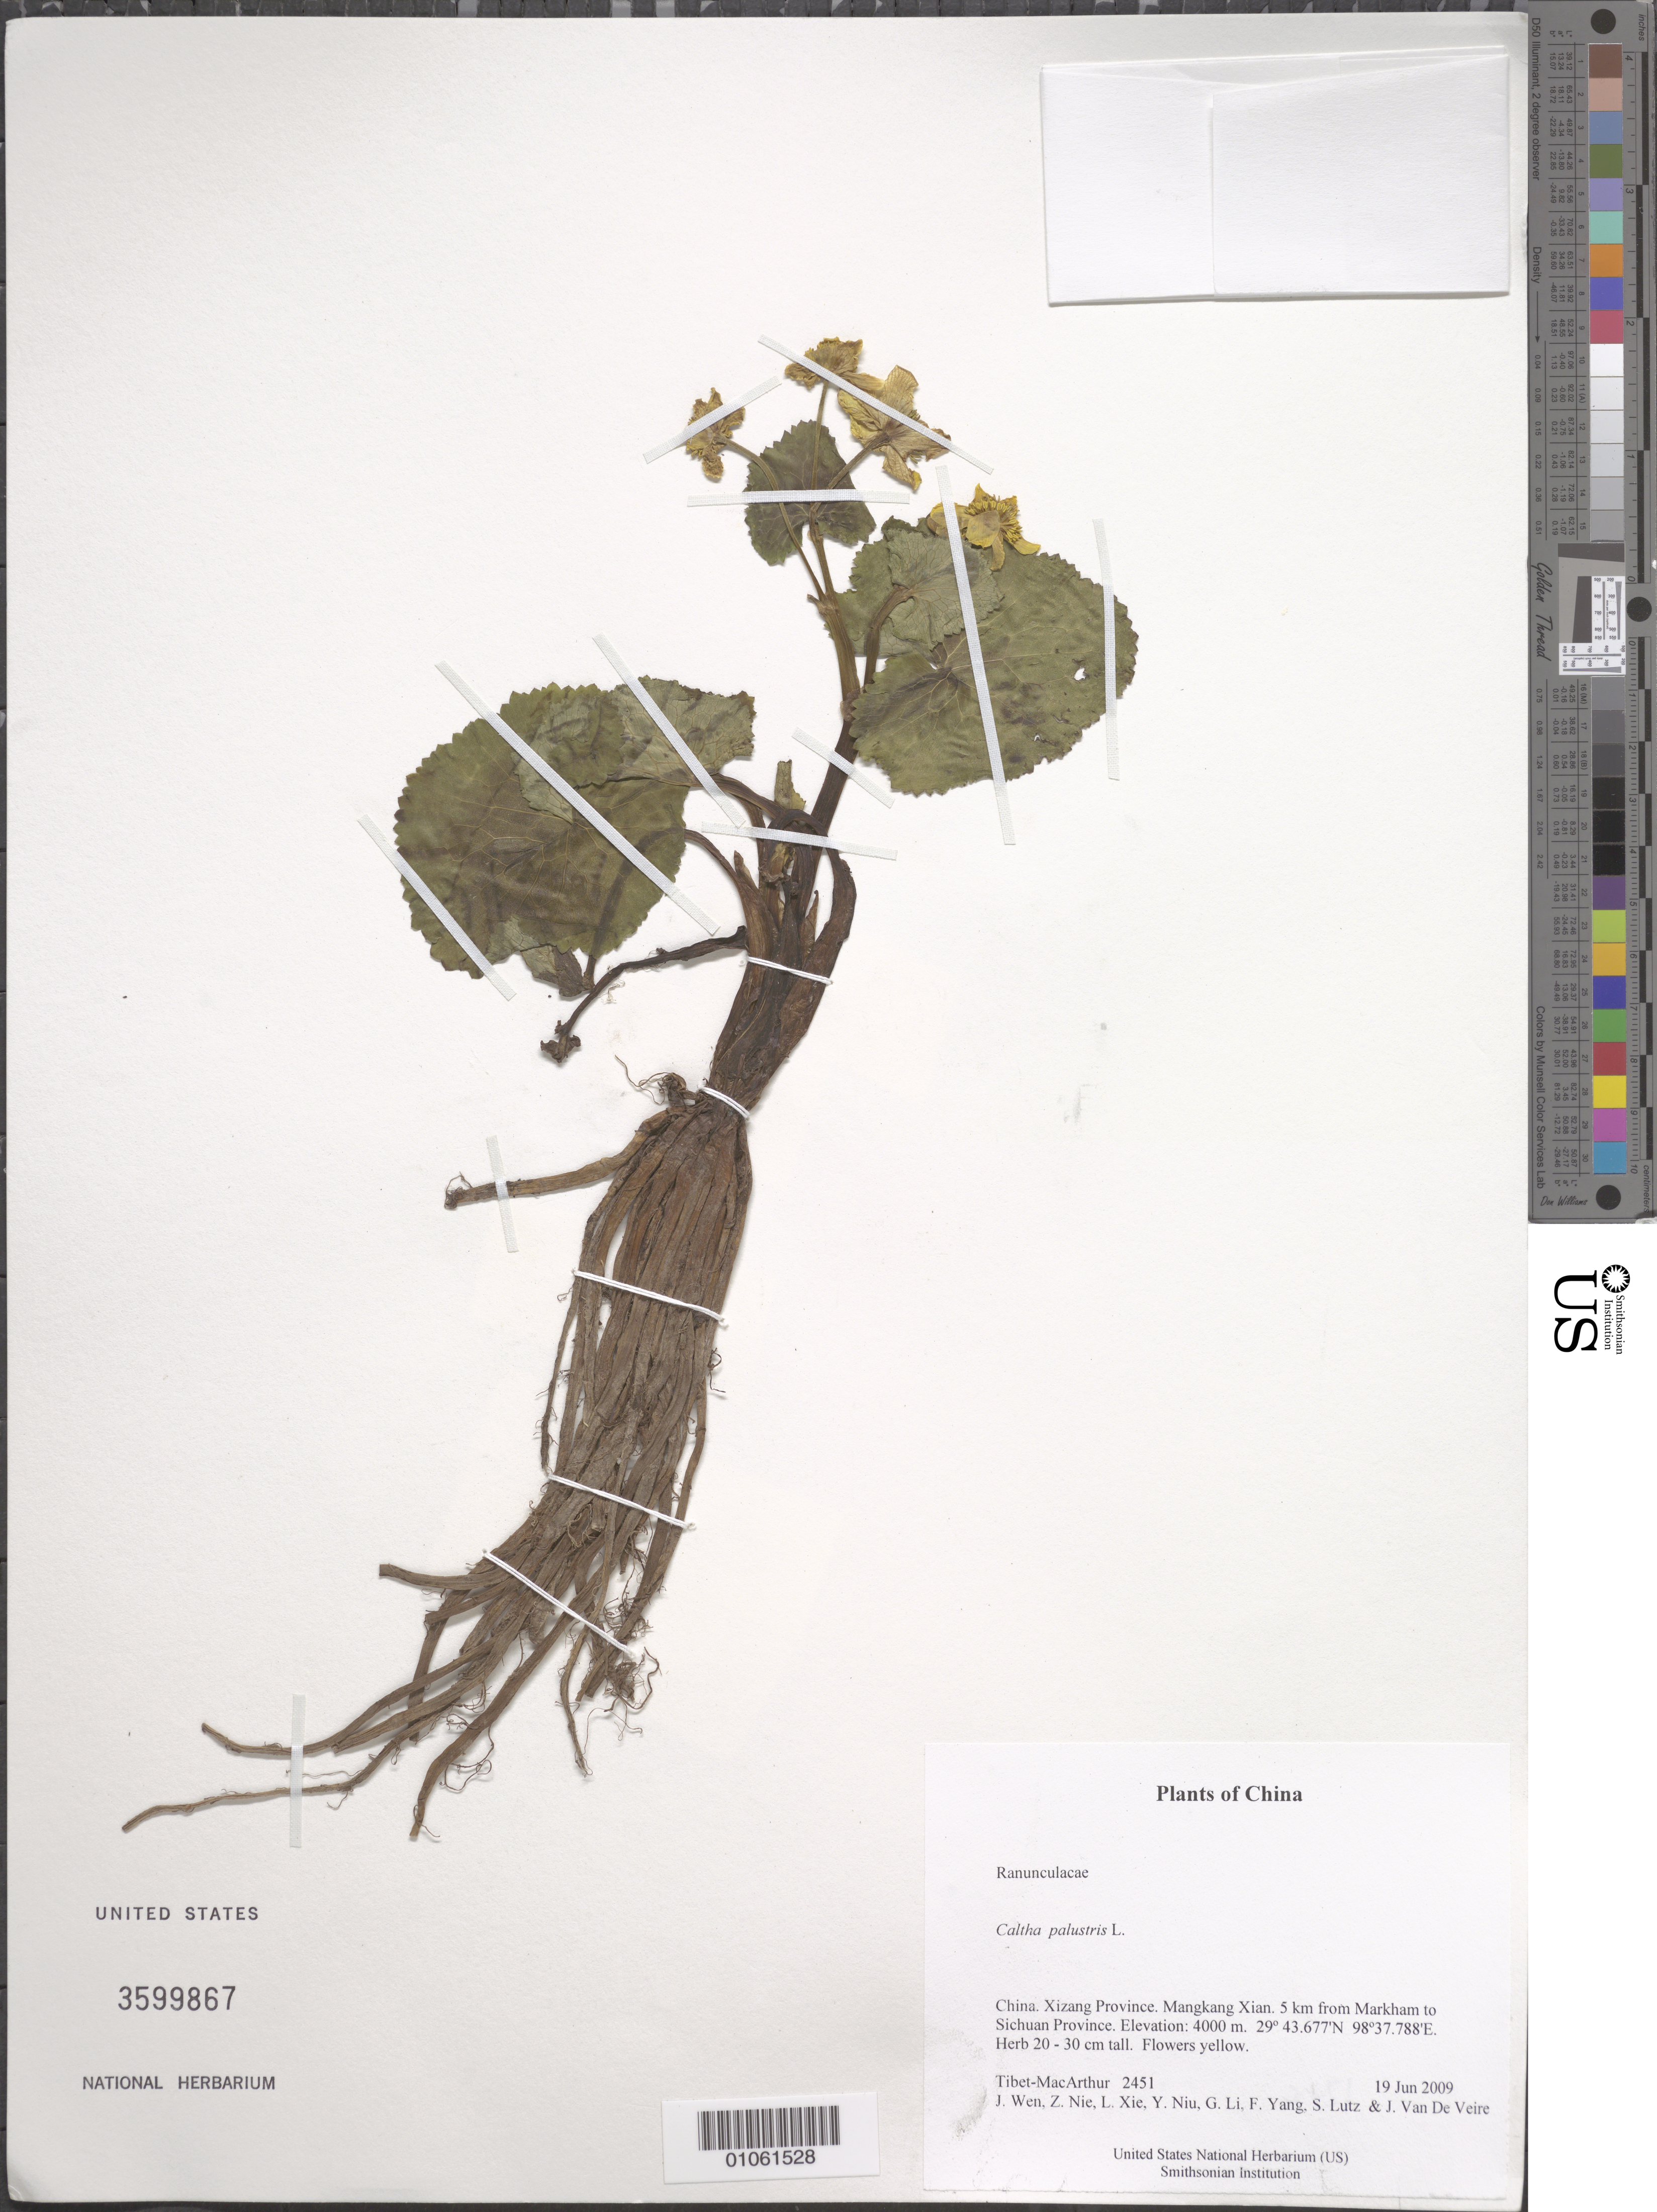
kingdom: Plantae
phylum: Tracheophyta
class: Magnoliopsida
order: Ranunculales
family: Ranunculaceae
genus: Caltha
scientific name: Caltha palustris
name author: L.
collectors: Tibet-MacArthur, J. Wen, Z. Nie, L. Xie, Y. Niu, G. Li, F. Yang, S. Lutz & J. Van De Veire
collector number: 2451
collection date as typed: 19 Jun 2009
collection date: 2009-06-19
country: China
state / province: Xizang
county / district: Mangkang Xian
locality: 5 km from Markham to Sichuan Province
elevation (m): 4000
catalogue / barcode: US 3599867